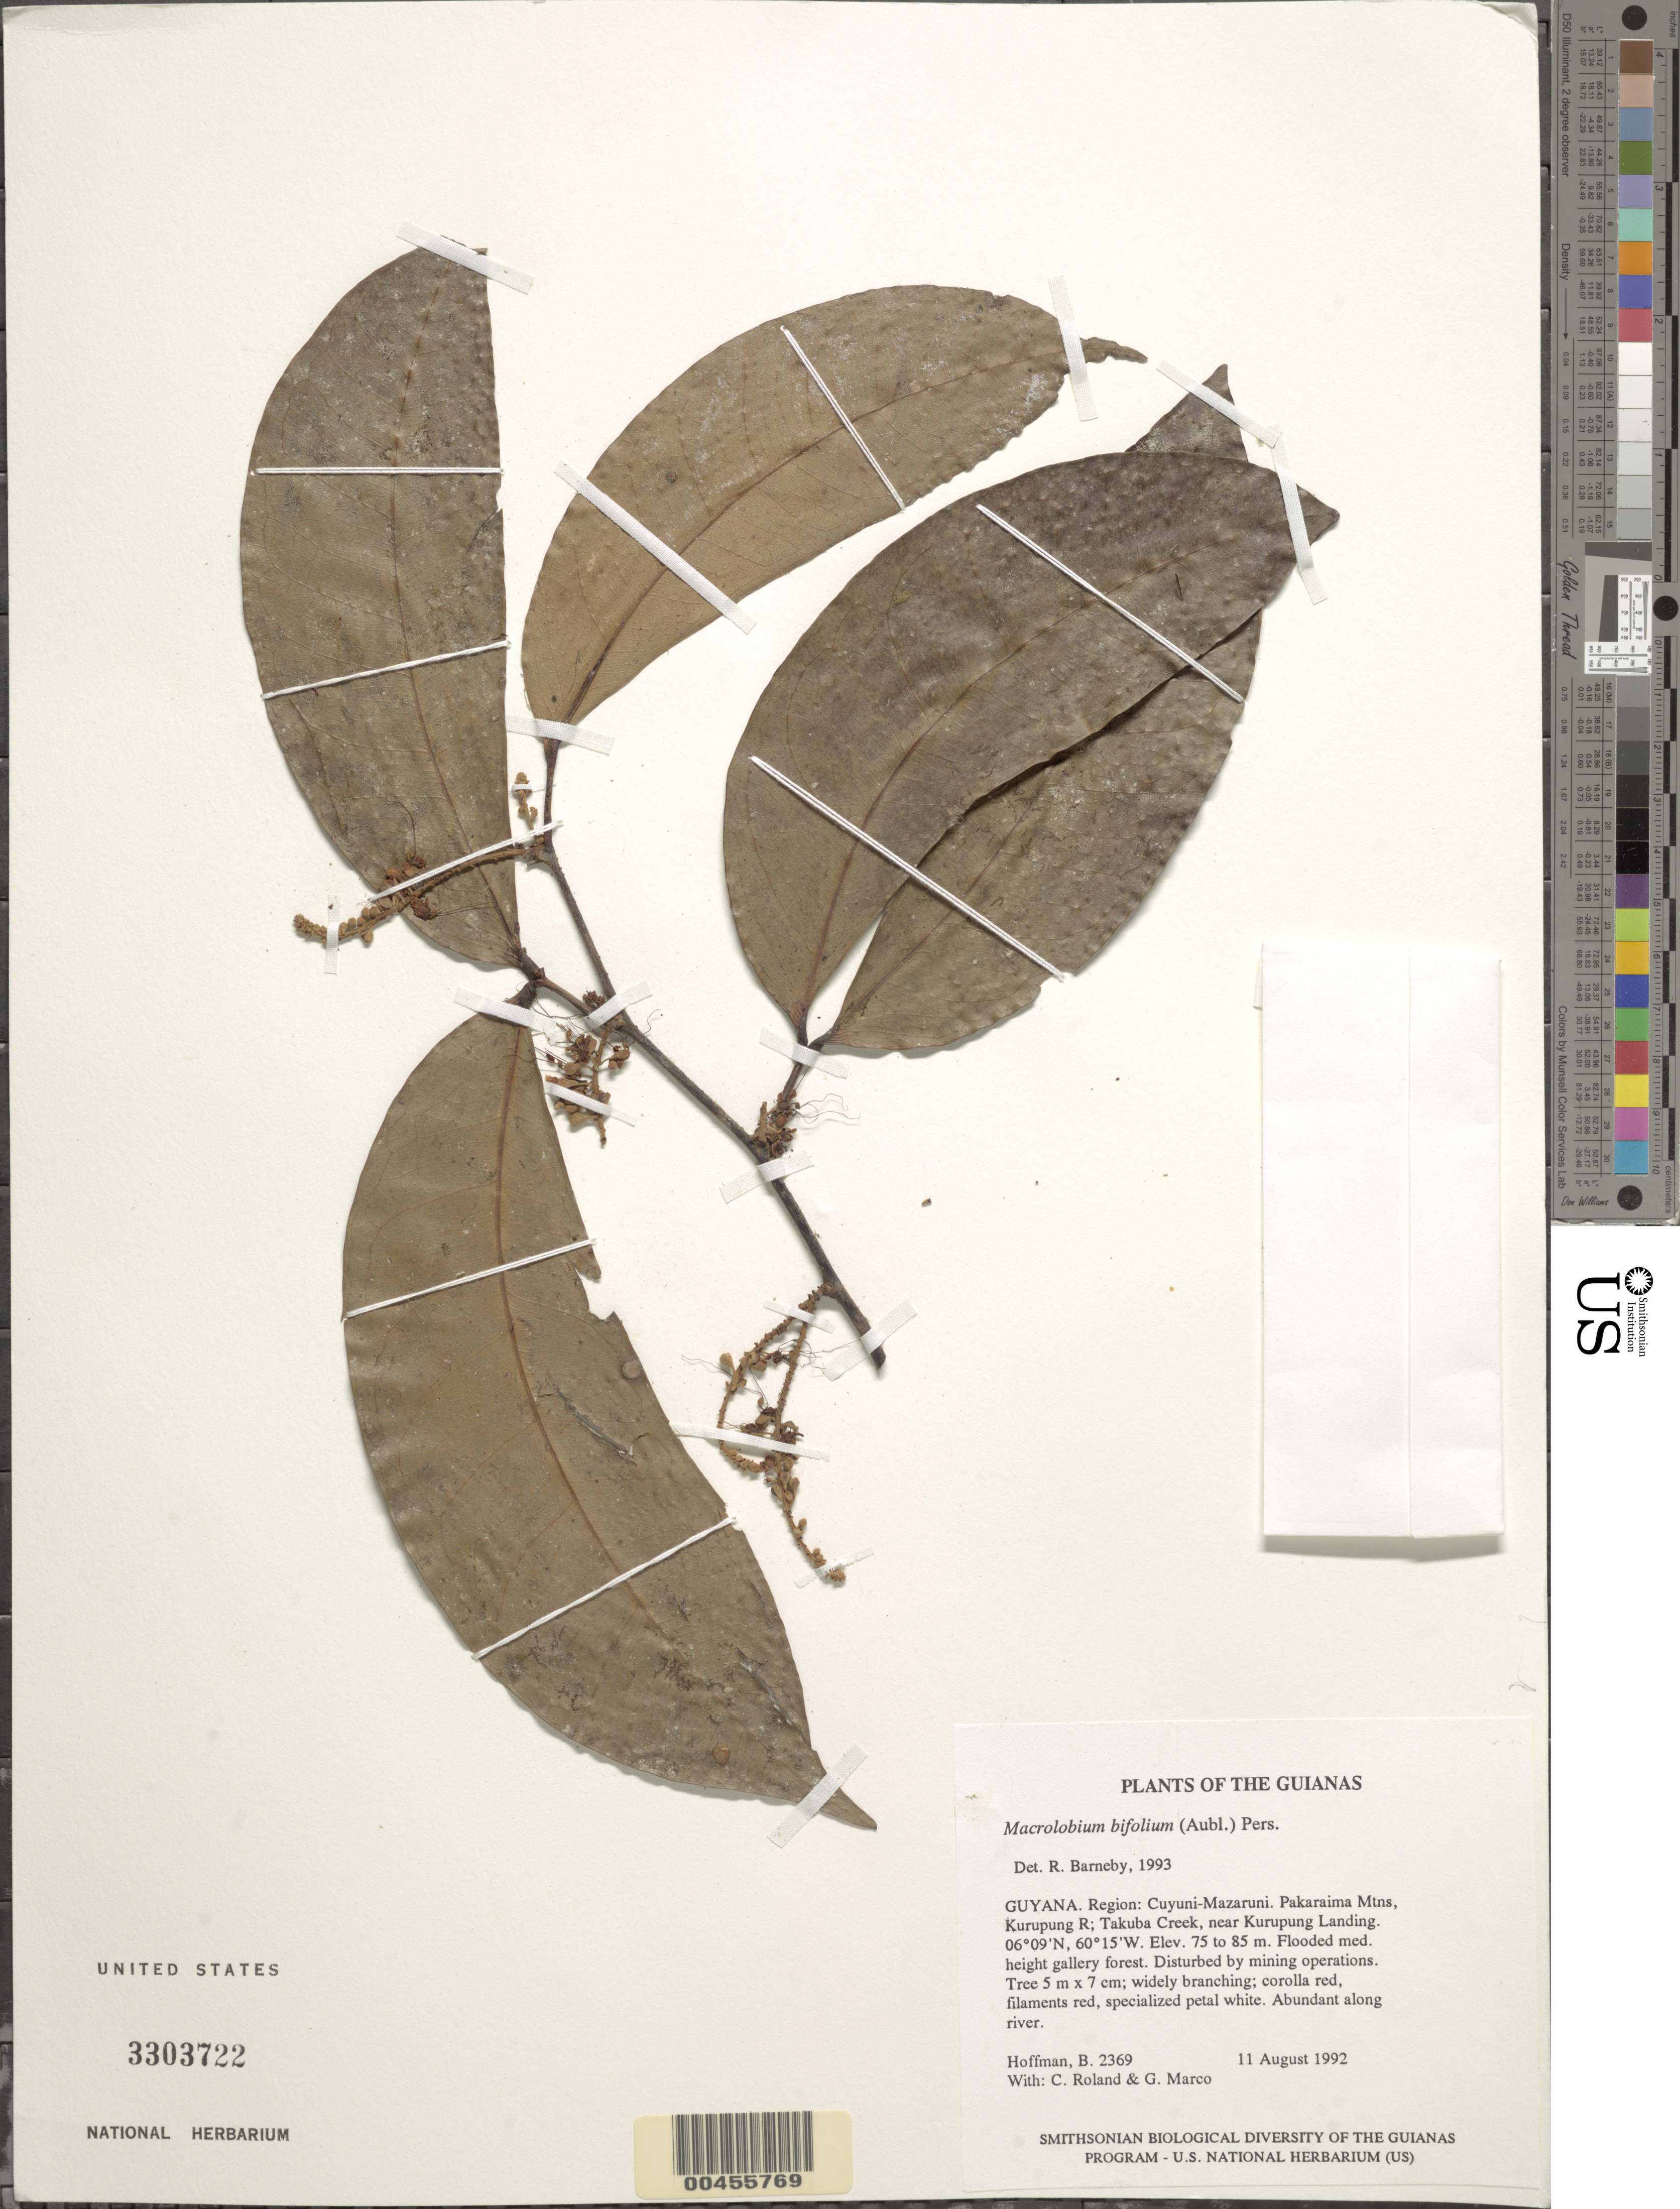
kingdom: Plantae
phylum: Tracheophyta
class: Magnoliopsida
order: Fabales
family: Fabaceae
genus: Macrolobium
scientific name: Macrolobium bifolium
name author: (Aubl.) Pers.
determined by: Barneby, Rupert C., (NY)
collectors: B. Hoffman, C. Roland & G. Marco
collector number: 2369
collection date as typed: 11 August 1992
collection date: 1992-08-11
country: Guyana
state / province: Cuyuni-Mazaruni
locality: Pakaraima Mountains, Kurupung River; Takuba Creek, near Kurupung Landing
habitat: Flooded med. height gallery forest. Disturbed by mining operations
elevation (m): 75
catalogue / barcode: US 3303722